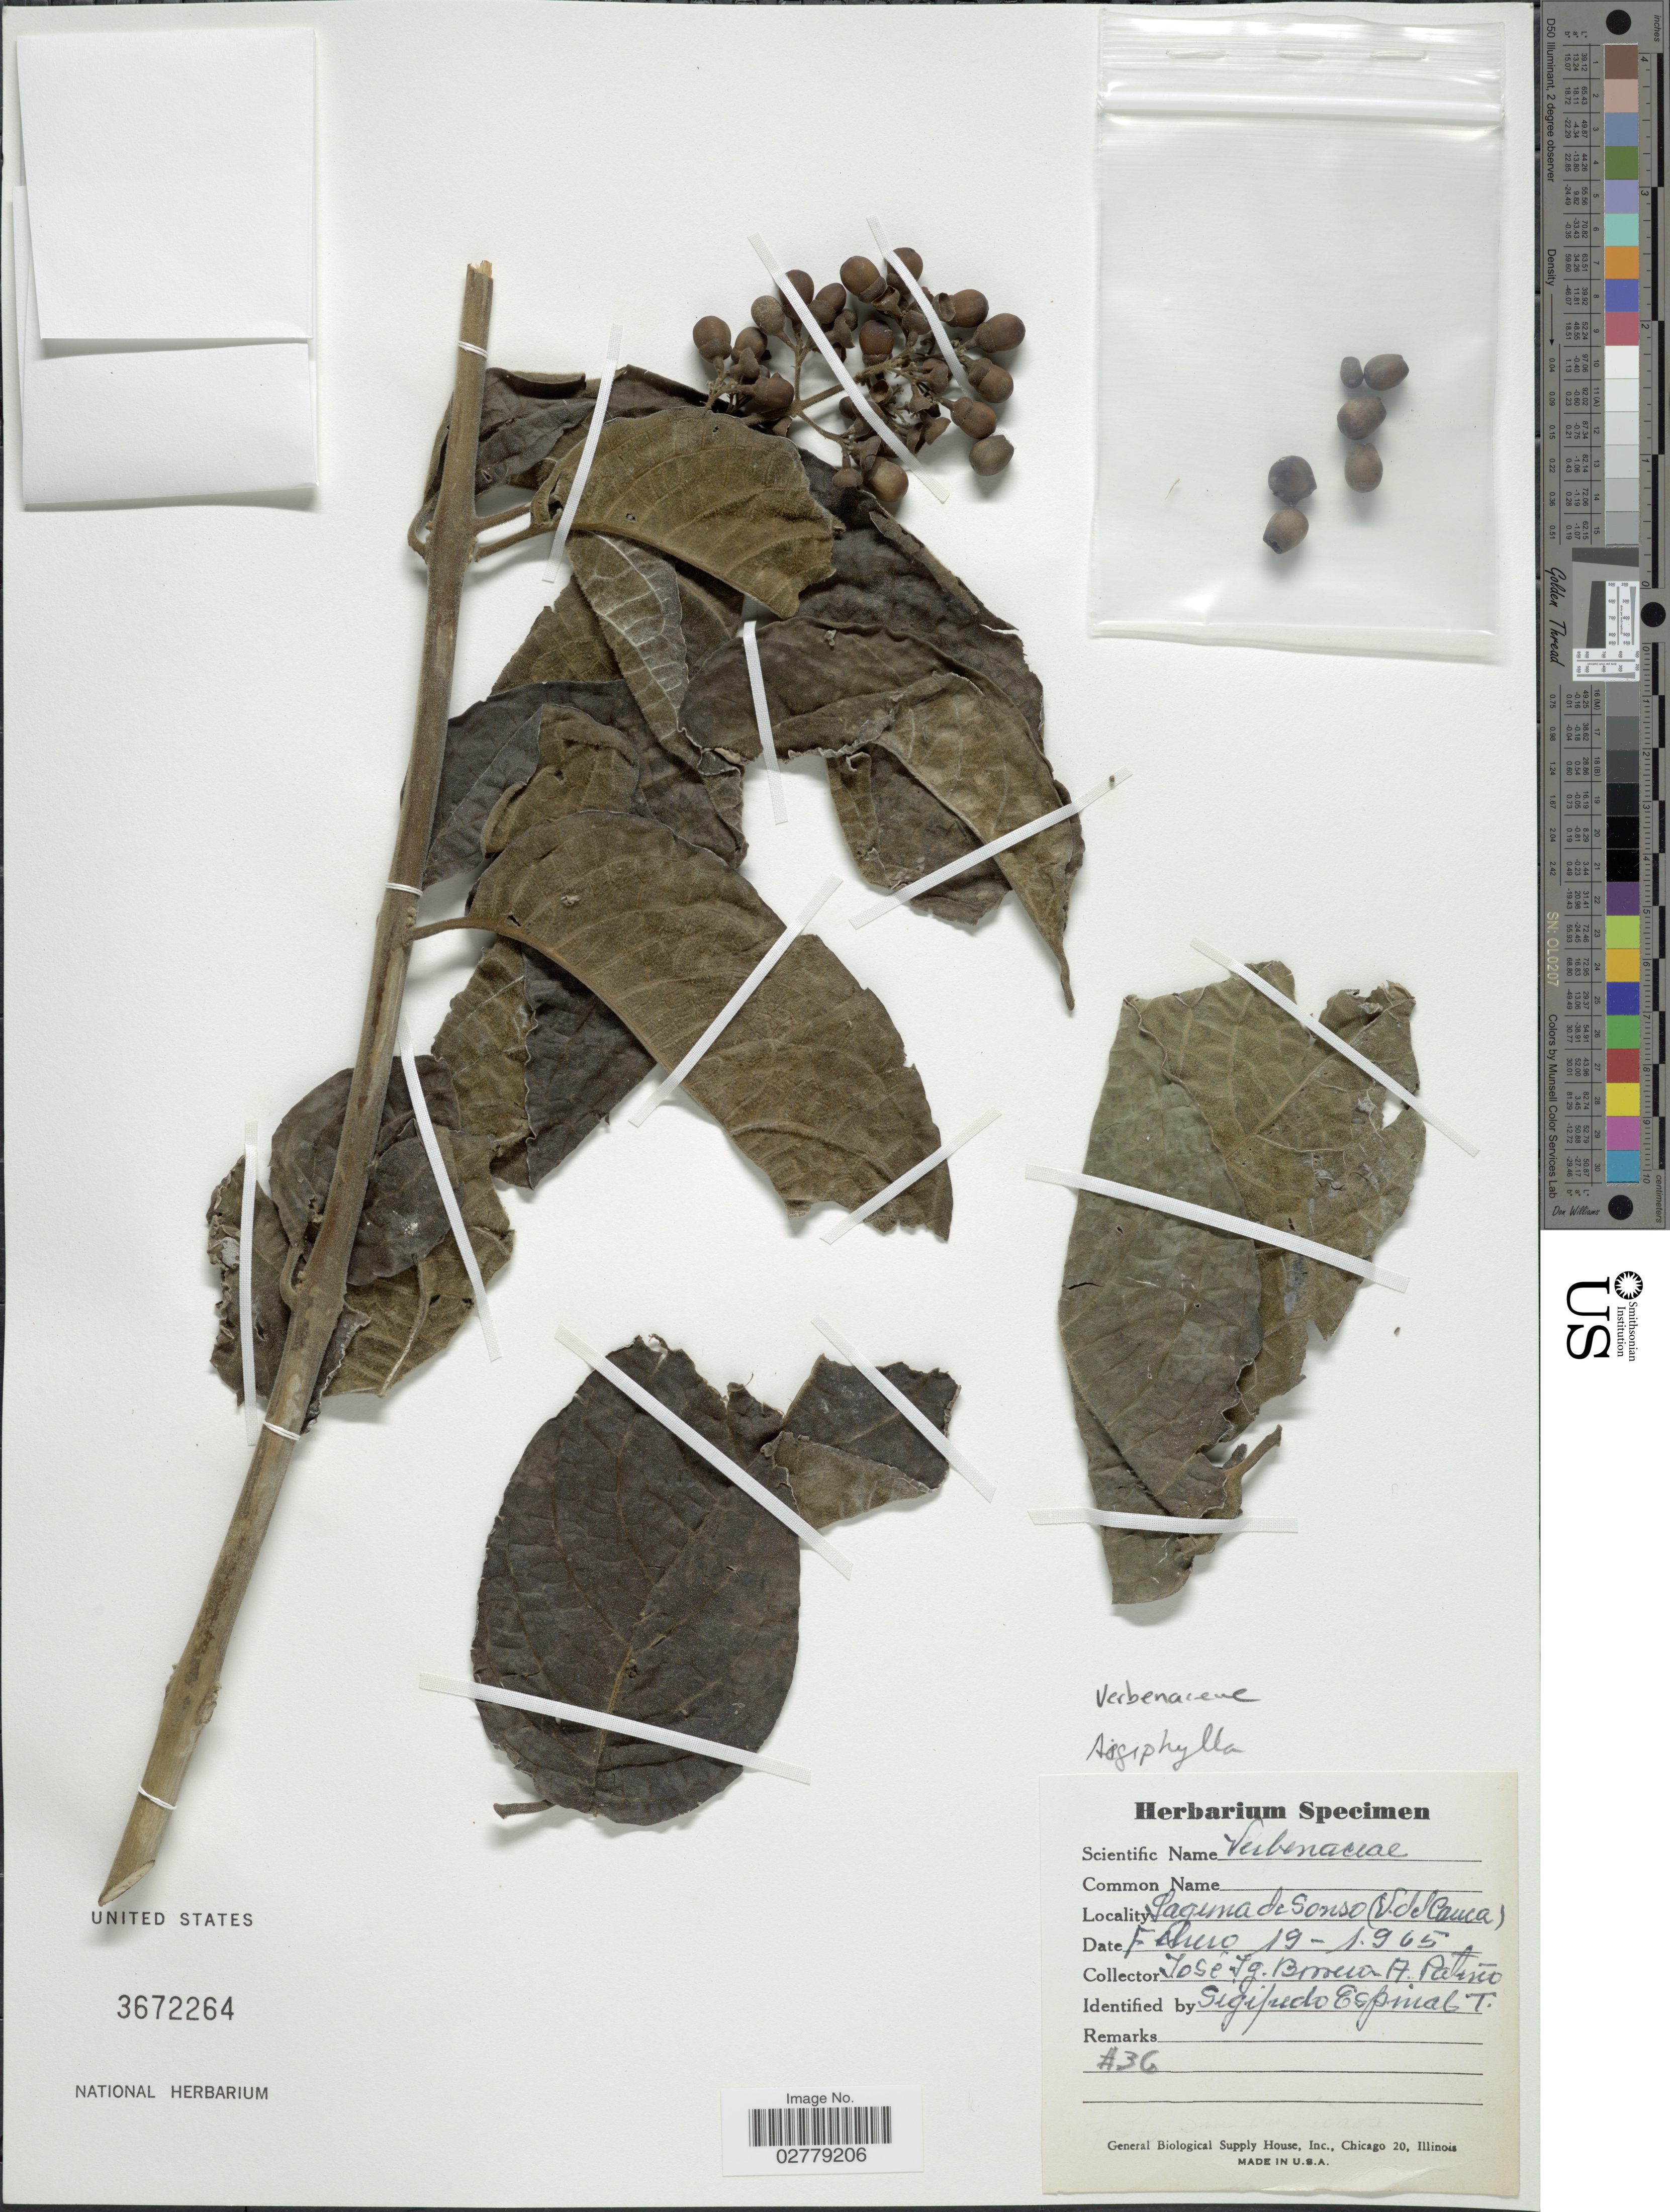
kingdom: Plantae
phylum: Tracheophyta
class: Magnoliopsida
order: Lamiales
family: Lamiaceae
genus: Aegiphila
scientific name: Aegiphila sp.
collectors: J. Borrero & A. Patino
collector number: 36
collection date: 1965-02-19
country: Colombia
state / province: Valle del Cauca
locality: Laguna de Sonso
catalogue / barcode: US 3672264